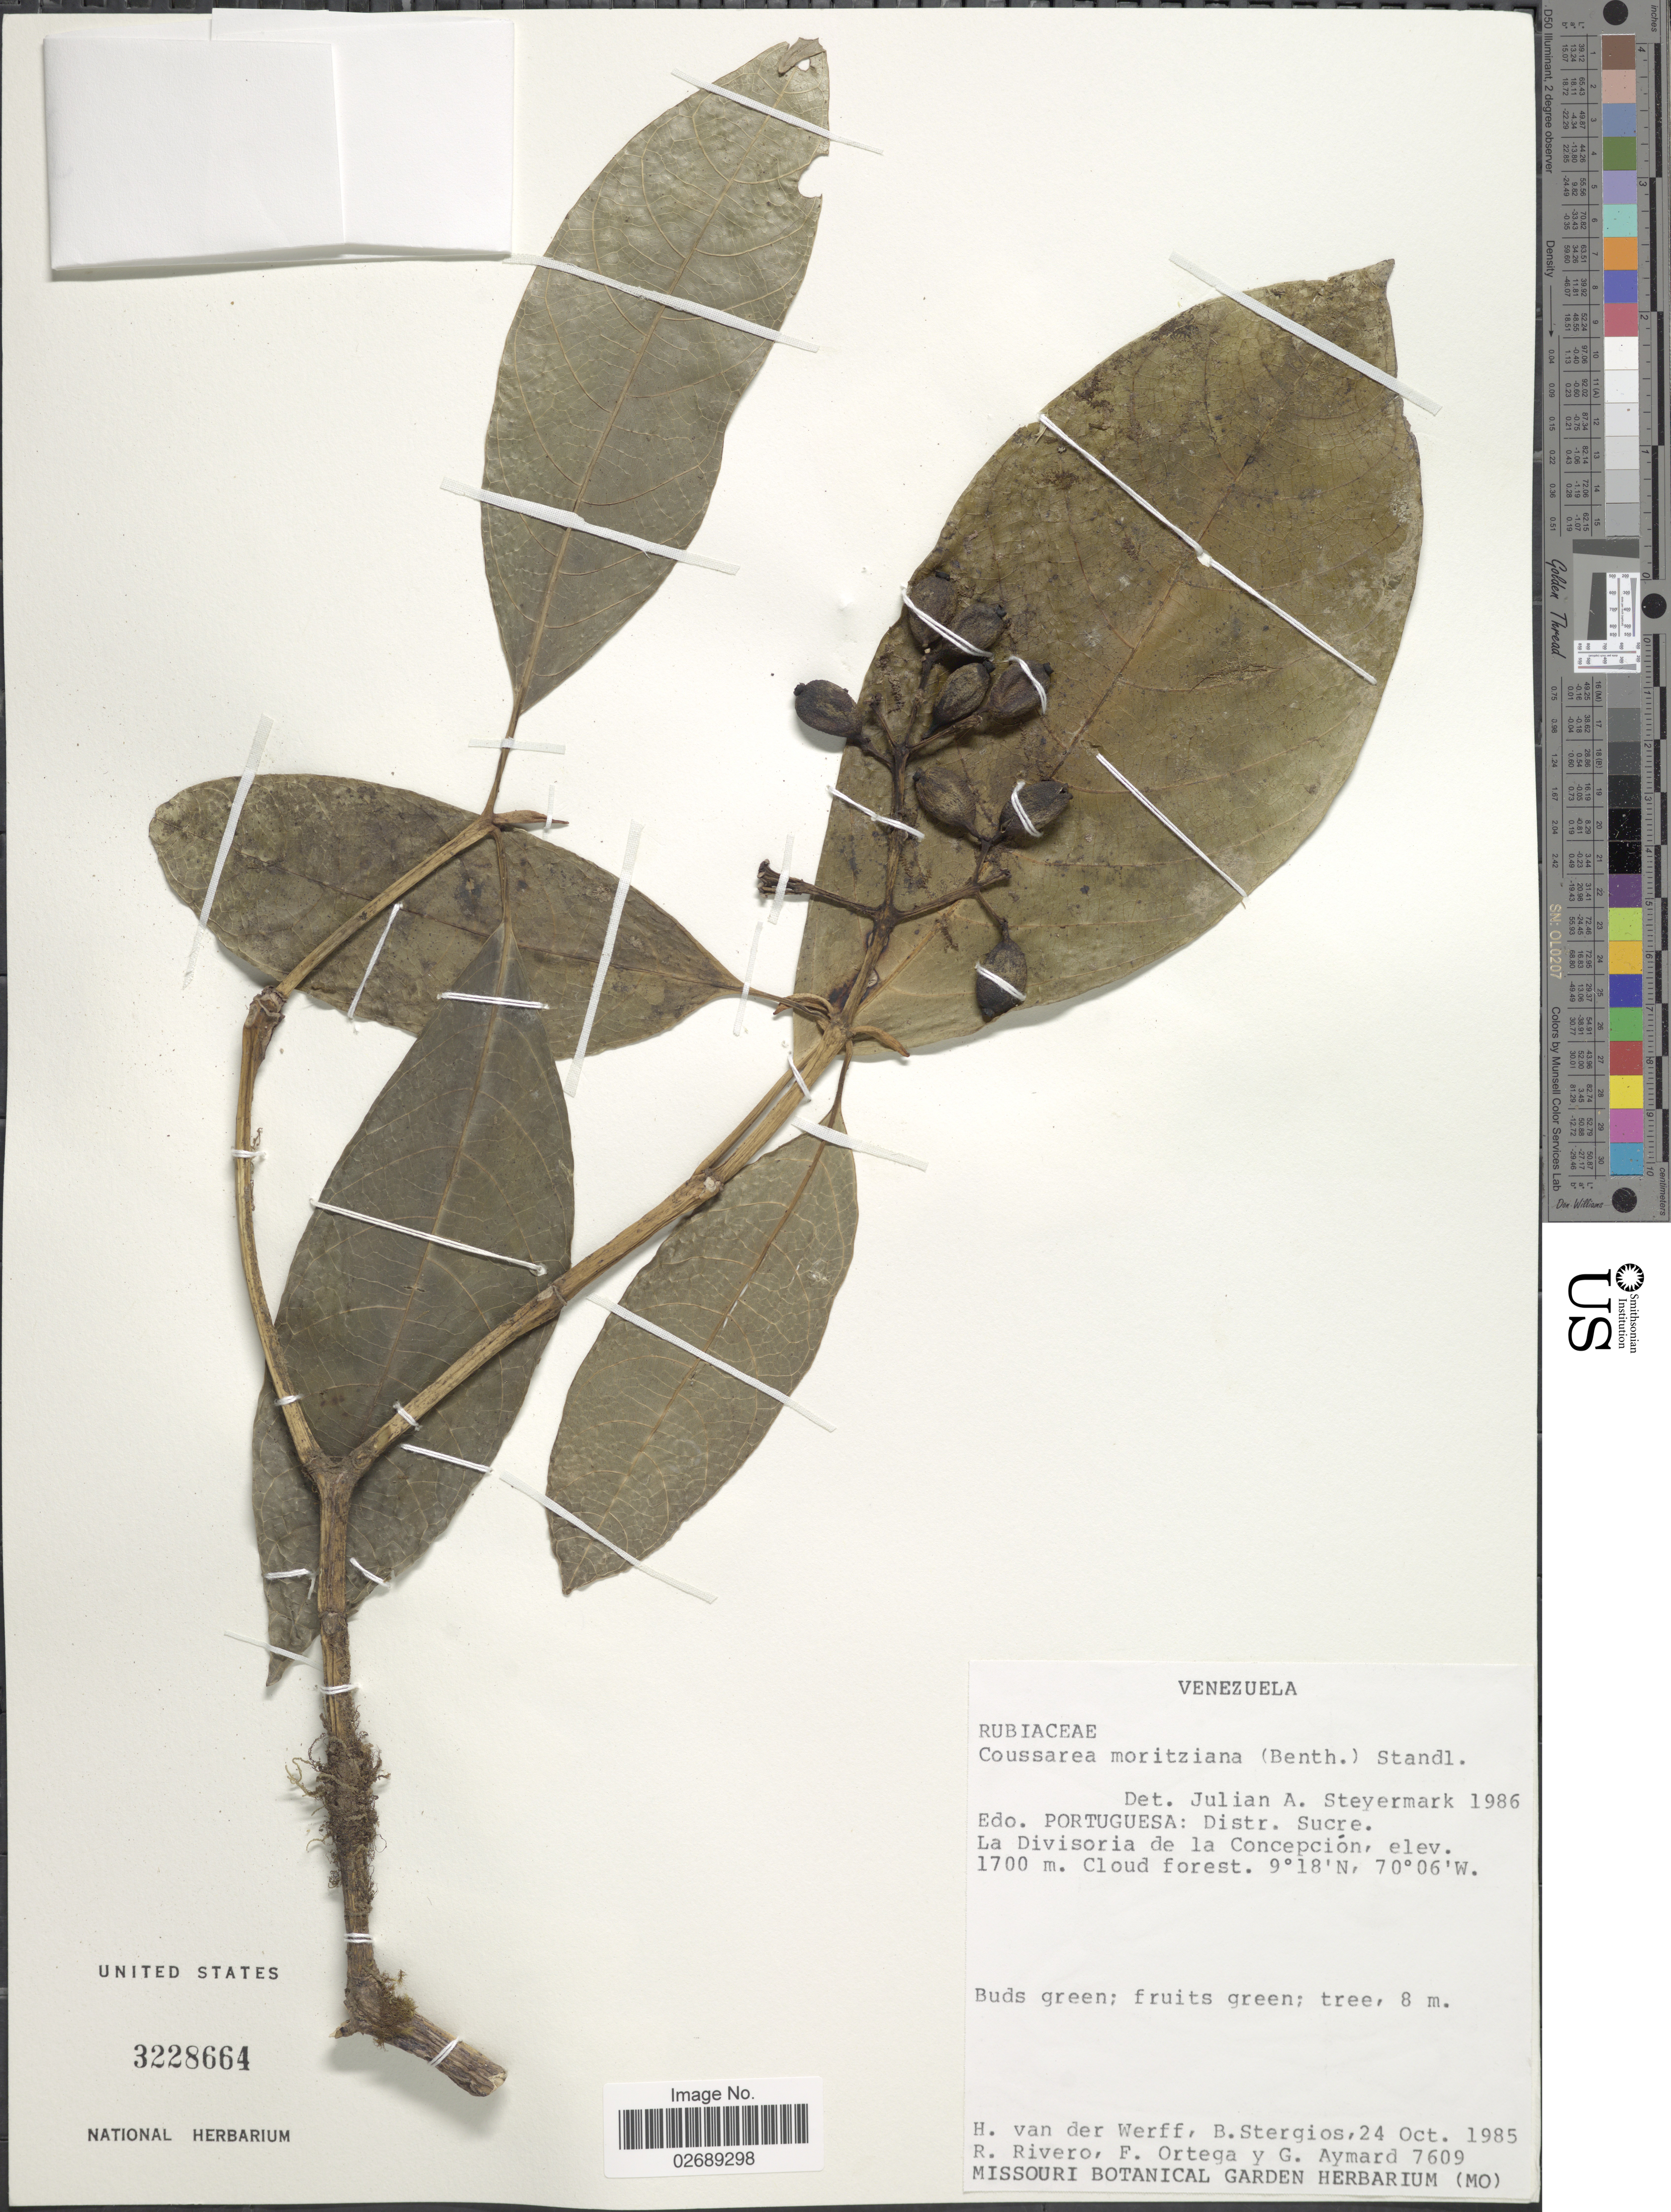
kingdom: Plantae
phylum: Tracheophyta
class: Magnoliopsida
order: Gentianales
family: Rubiaceae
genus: Coussarea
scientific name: Coussarea moritziana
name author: (Benth.) Standl.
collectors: H. van der Werff, B. G. Stergios, R. Rivero, F. J. Ortega & G. A. Aymard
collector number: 7609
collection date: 1985-10-24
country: Venezuela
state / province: Portuguesa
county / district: Sucre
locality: La Divisoria de la Concepcion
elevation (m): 1700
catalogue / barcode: US 3228664